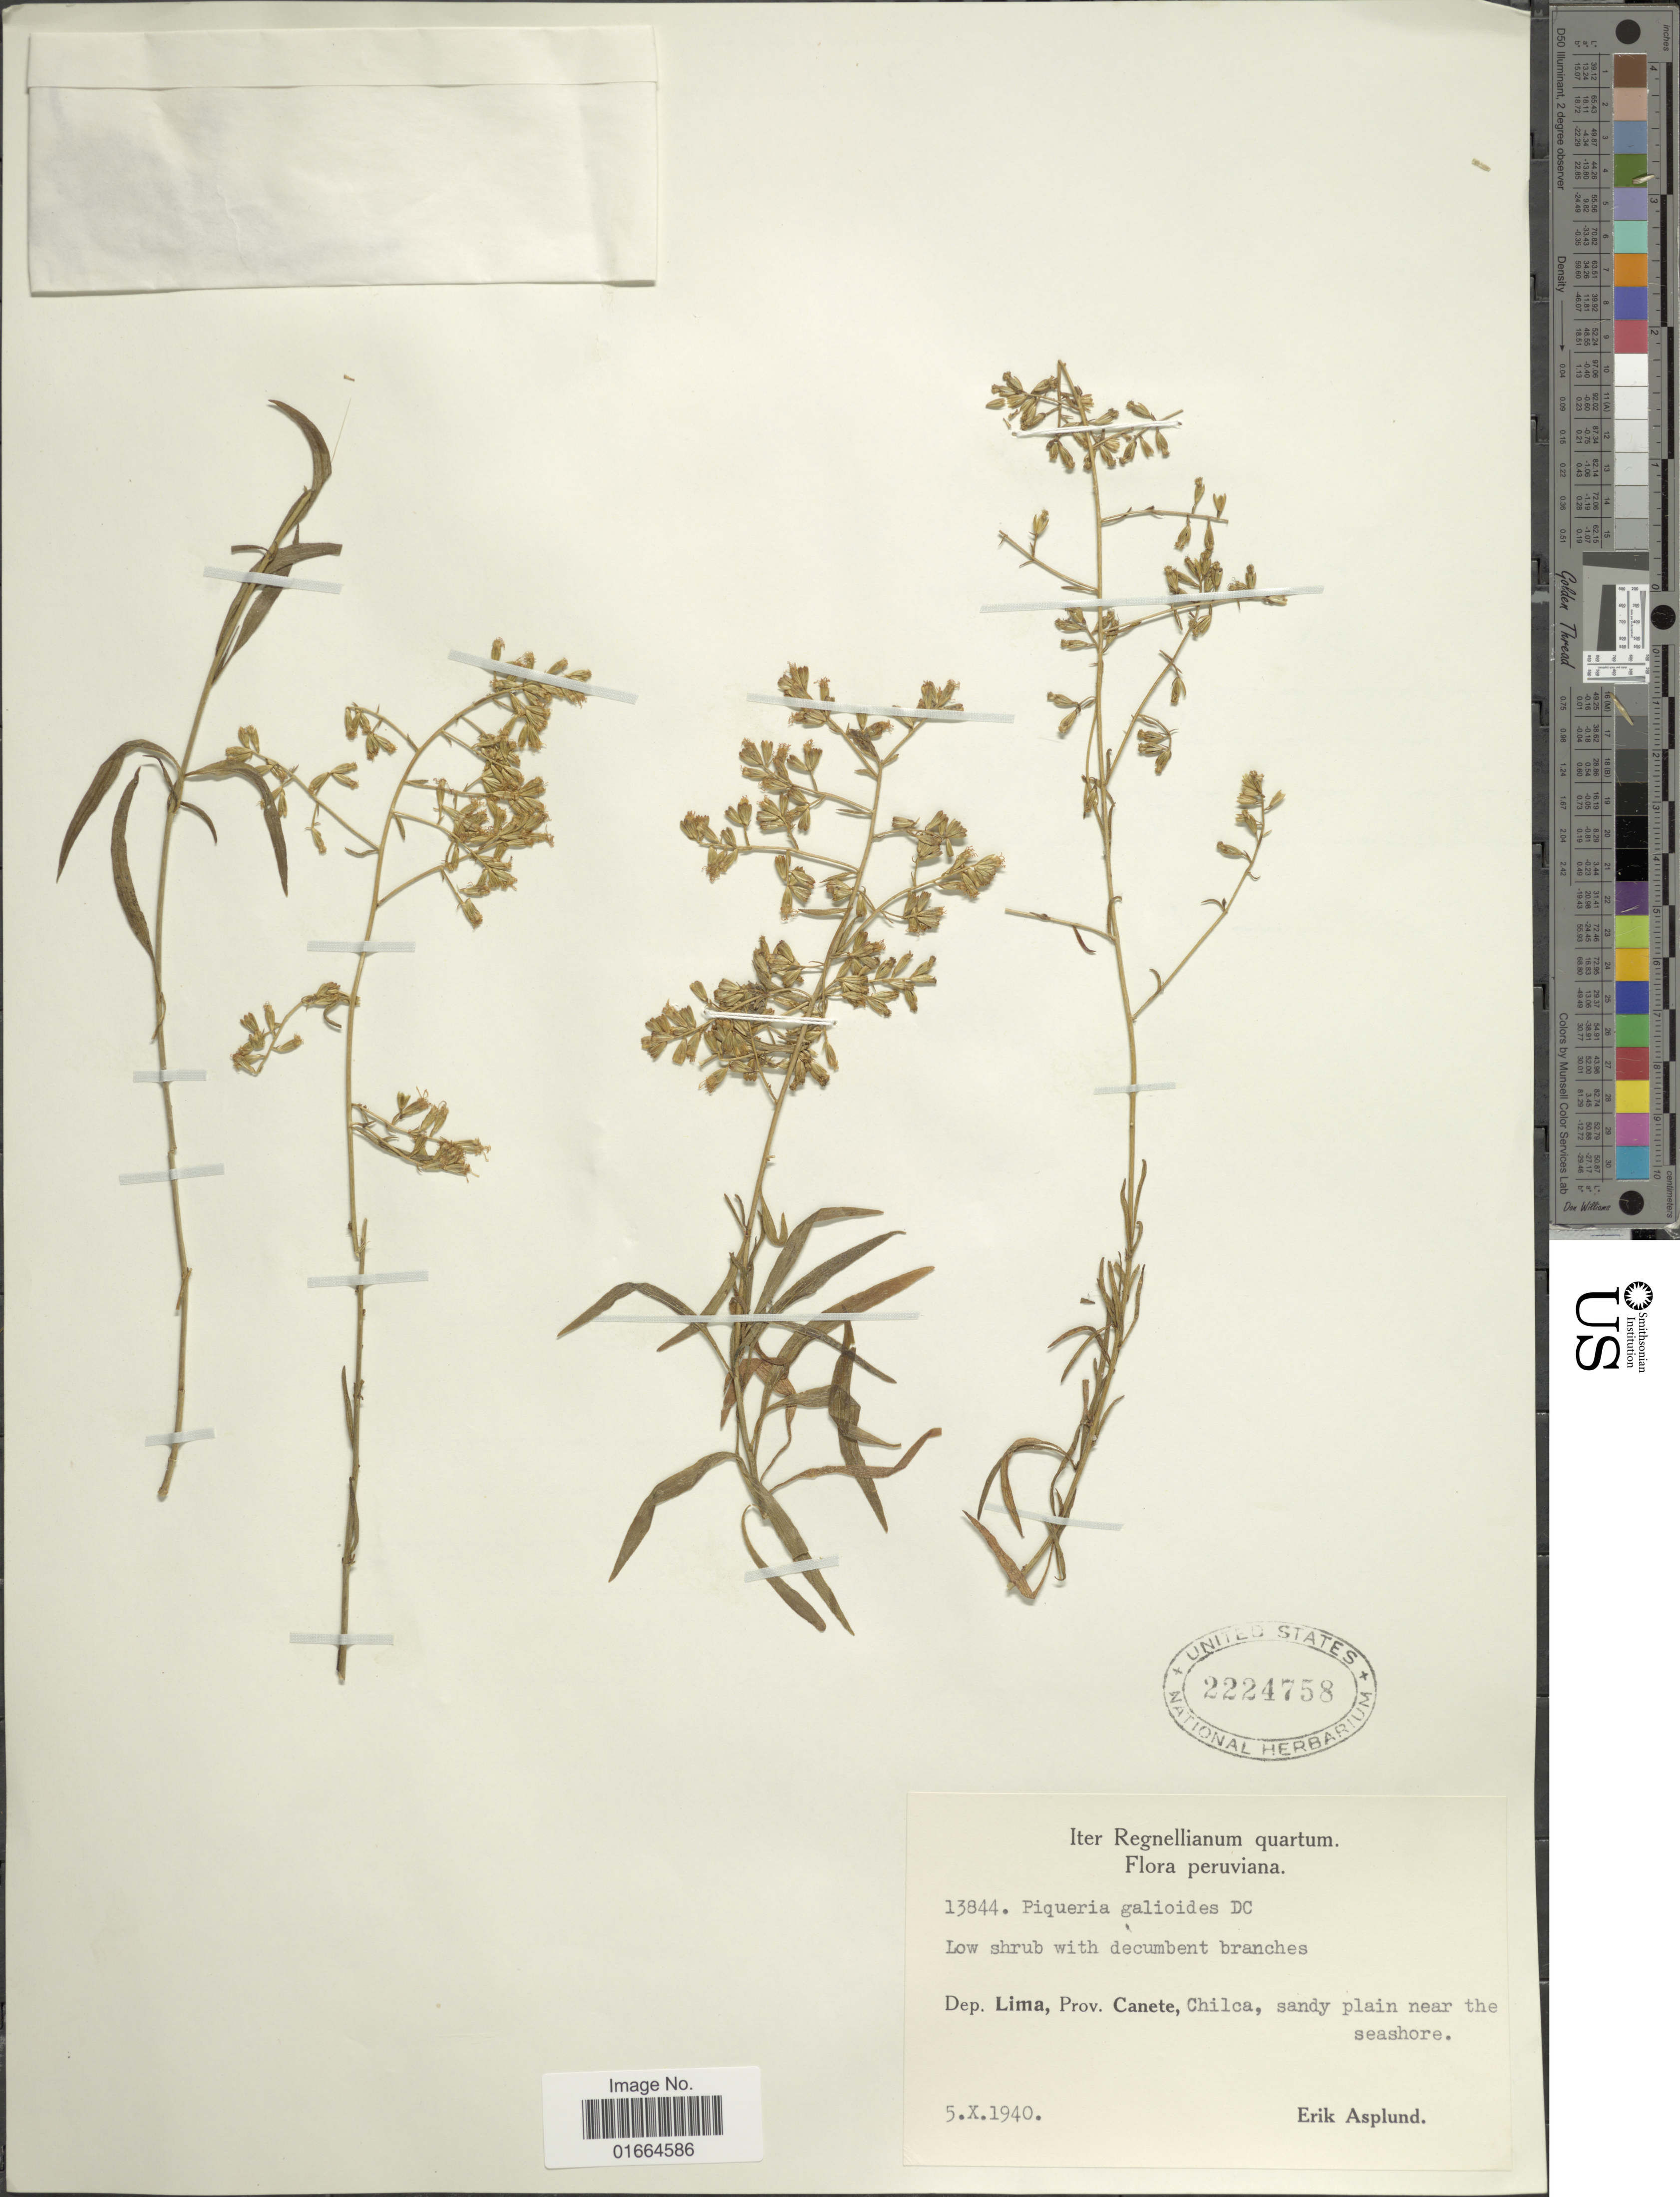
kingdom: Plantae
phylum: Tracheophyta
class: Magnoliopsida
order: Asterales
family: Asteraceae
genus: Ophryosporus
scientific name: Ophryosporus galioides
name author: (DC.) R.M. King & H. Rob.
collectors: E. Asplund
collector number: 13844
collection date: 1940-10-05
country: Peru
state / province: Lima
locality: Dep. Lima, Prov. Canete, Chilca, sandy plain near the seashore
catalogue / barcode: US 2224758